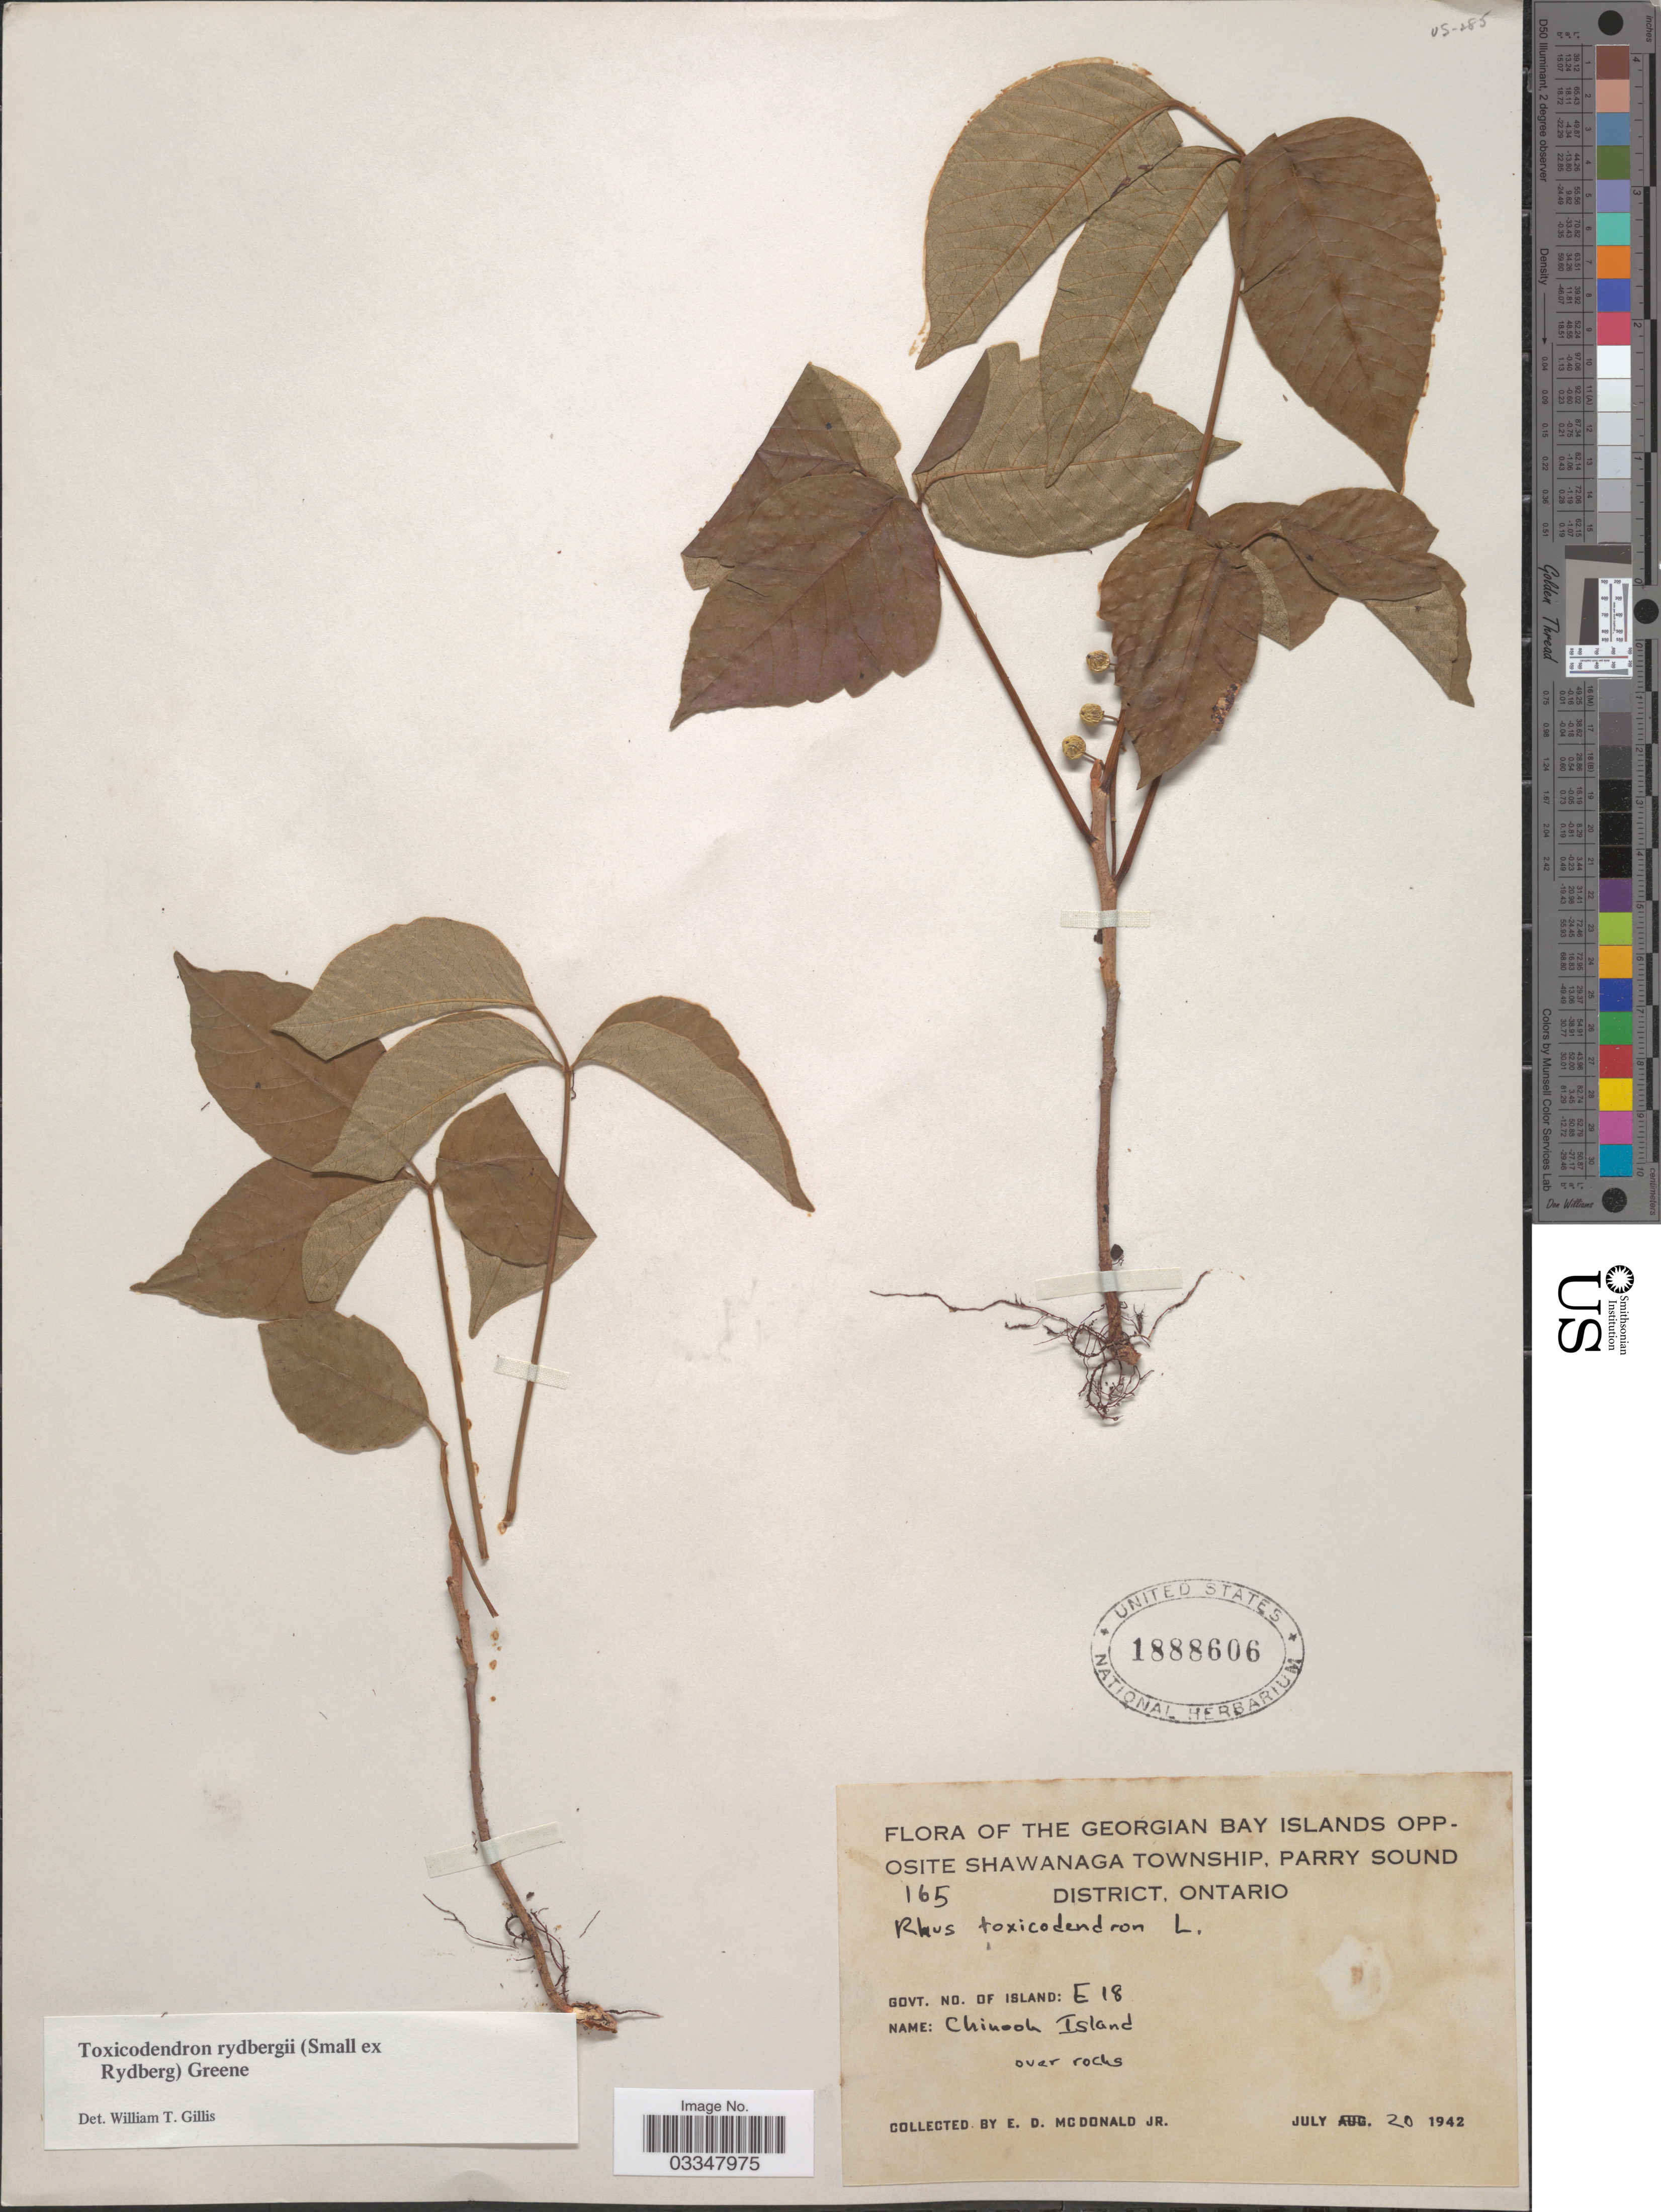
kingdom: Plantae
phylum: Tracheophyta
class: Magnoliopsida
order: Sapindales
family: Anacardiaceae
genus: Toxicodendron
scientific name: Toxicodendron radicans subsp. rydbergii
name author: (Small & Rydb.) Á. Löve & D. Löve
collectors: E. D. McDonald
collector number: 165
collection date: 1942-07-20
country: Canada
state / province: Ontario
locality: The Georgian Bay Islands opposite Shawanaga Township, Parry Sound District. Govt. No. of Island: E18. Chinook Island.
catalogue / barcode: US 1888606